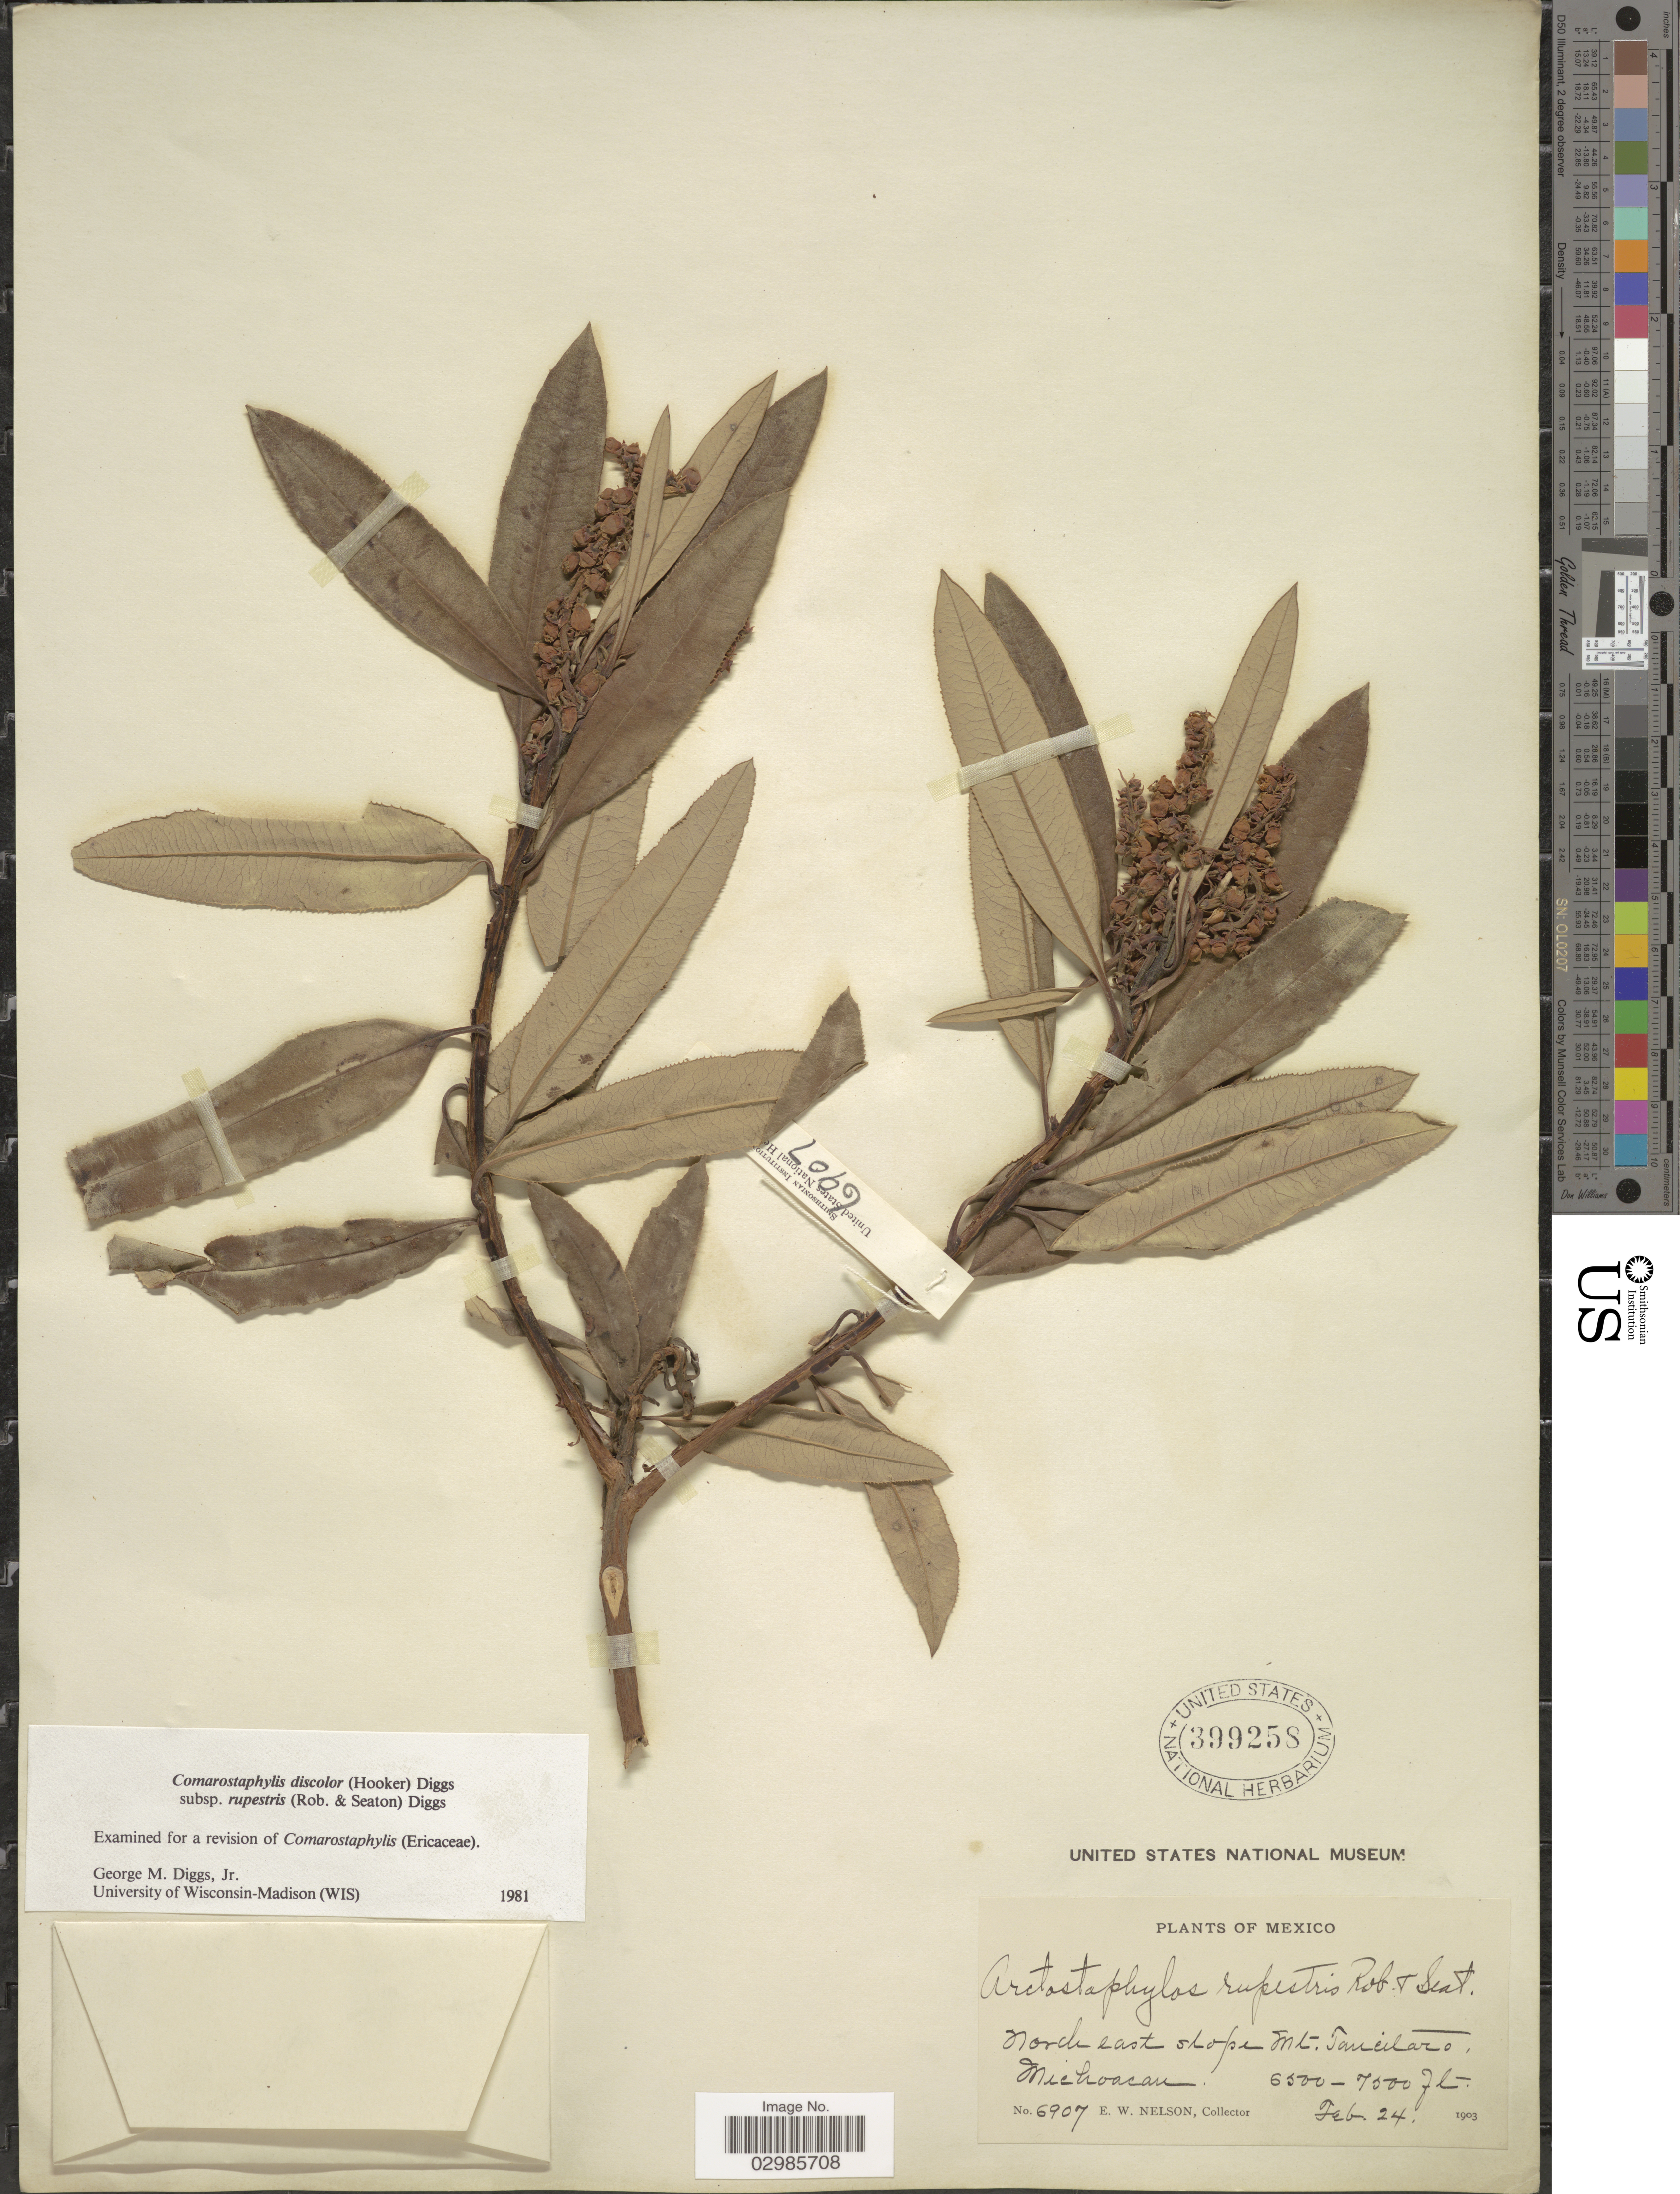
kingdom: Plantae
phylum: Tracheophyta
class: Magnoliopsida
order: Ericales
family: Ericaceae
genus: Comarostaphylis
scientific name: Comarostaphylis discolor subsp. rupestris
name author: (Rob. & Seaton) Diggs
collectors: E. W. Nelson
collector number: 6907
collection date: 1903-02-24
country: Mexico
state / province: Michoacán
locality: North east slope Mt. Tancitaro.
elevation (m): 1981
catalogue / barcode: US 399258